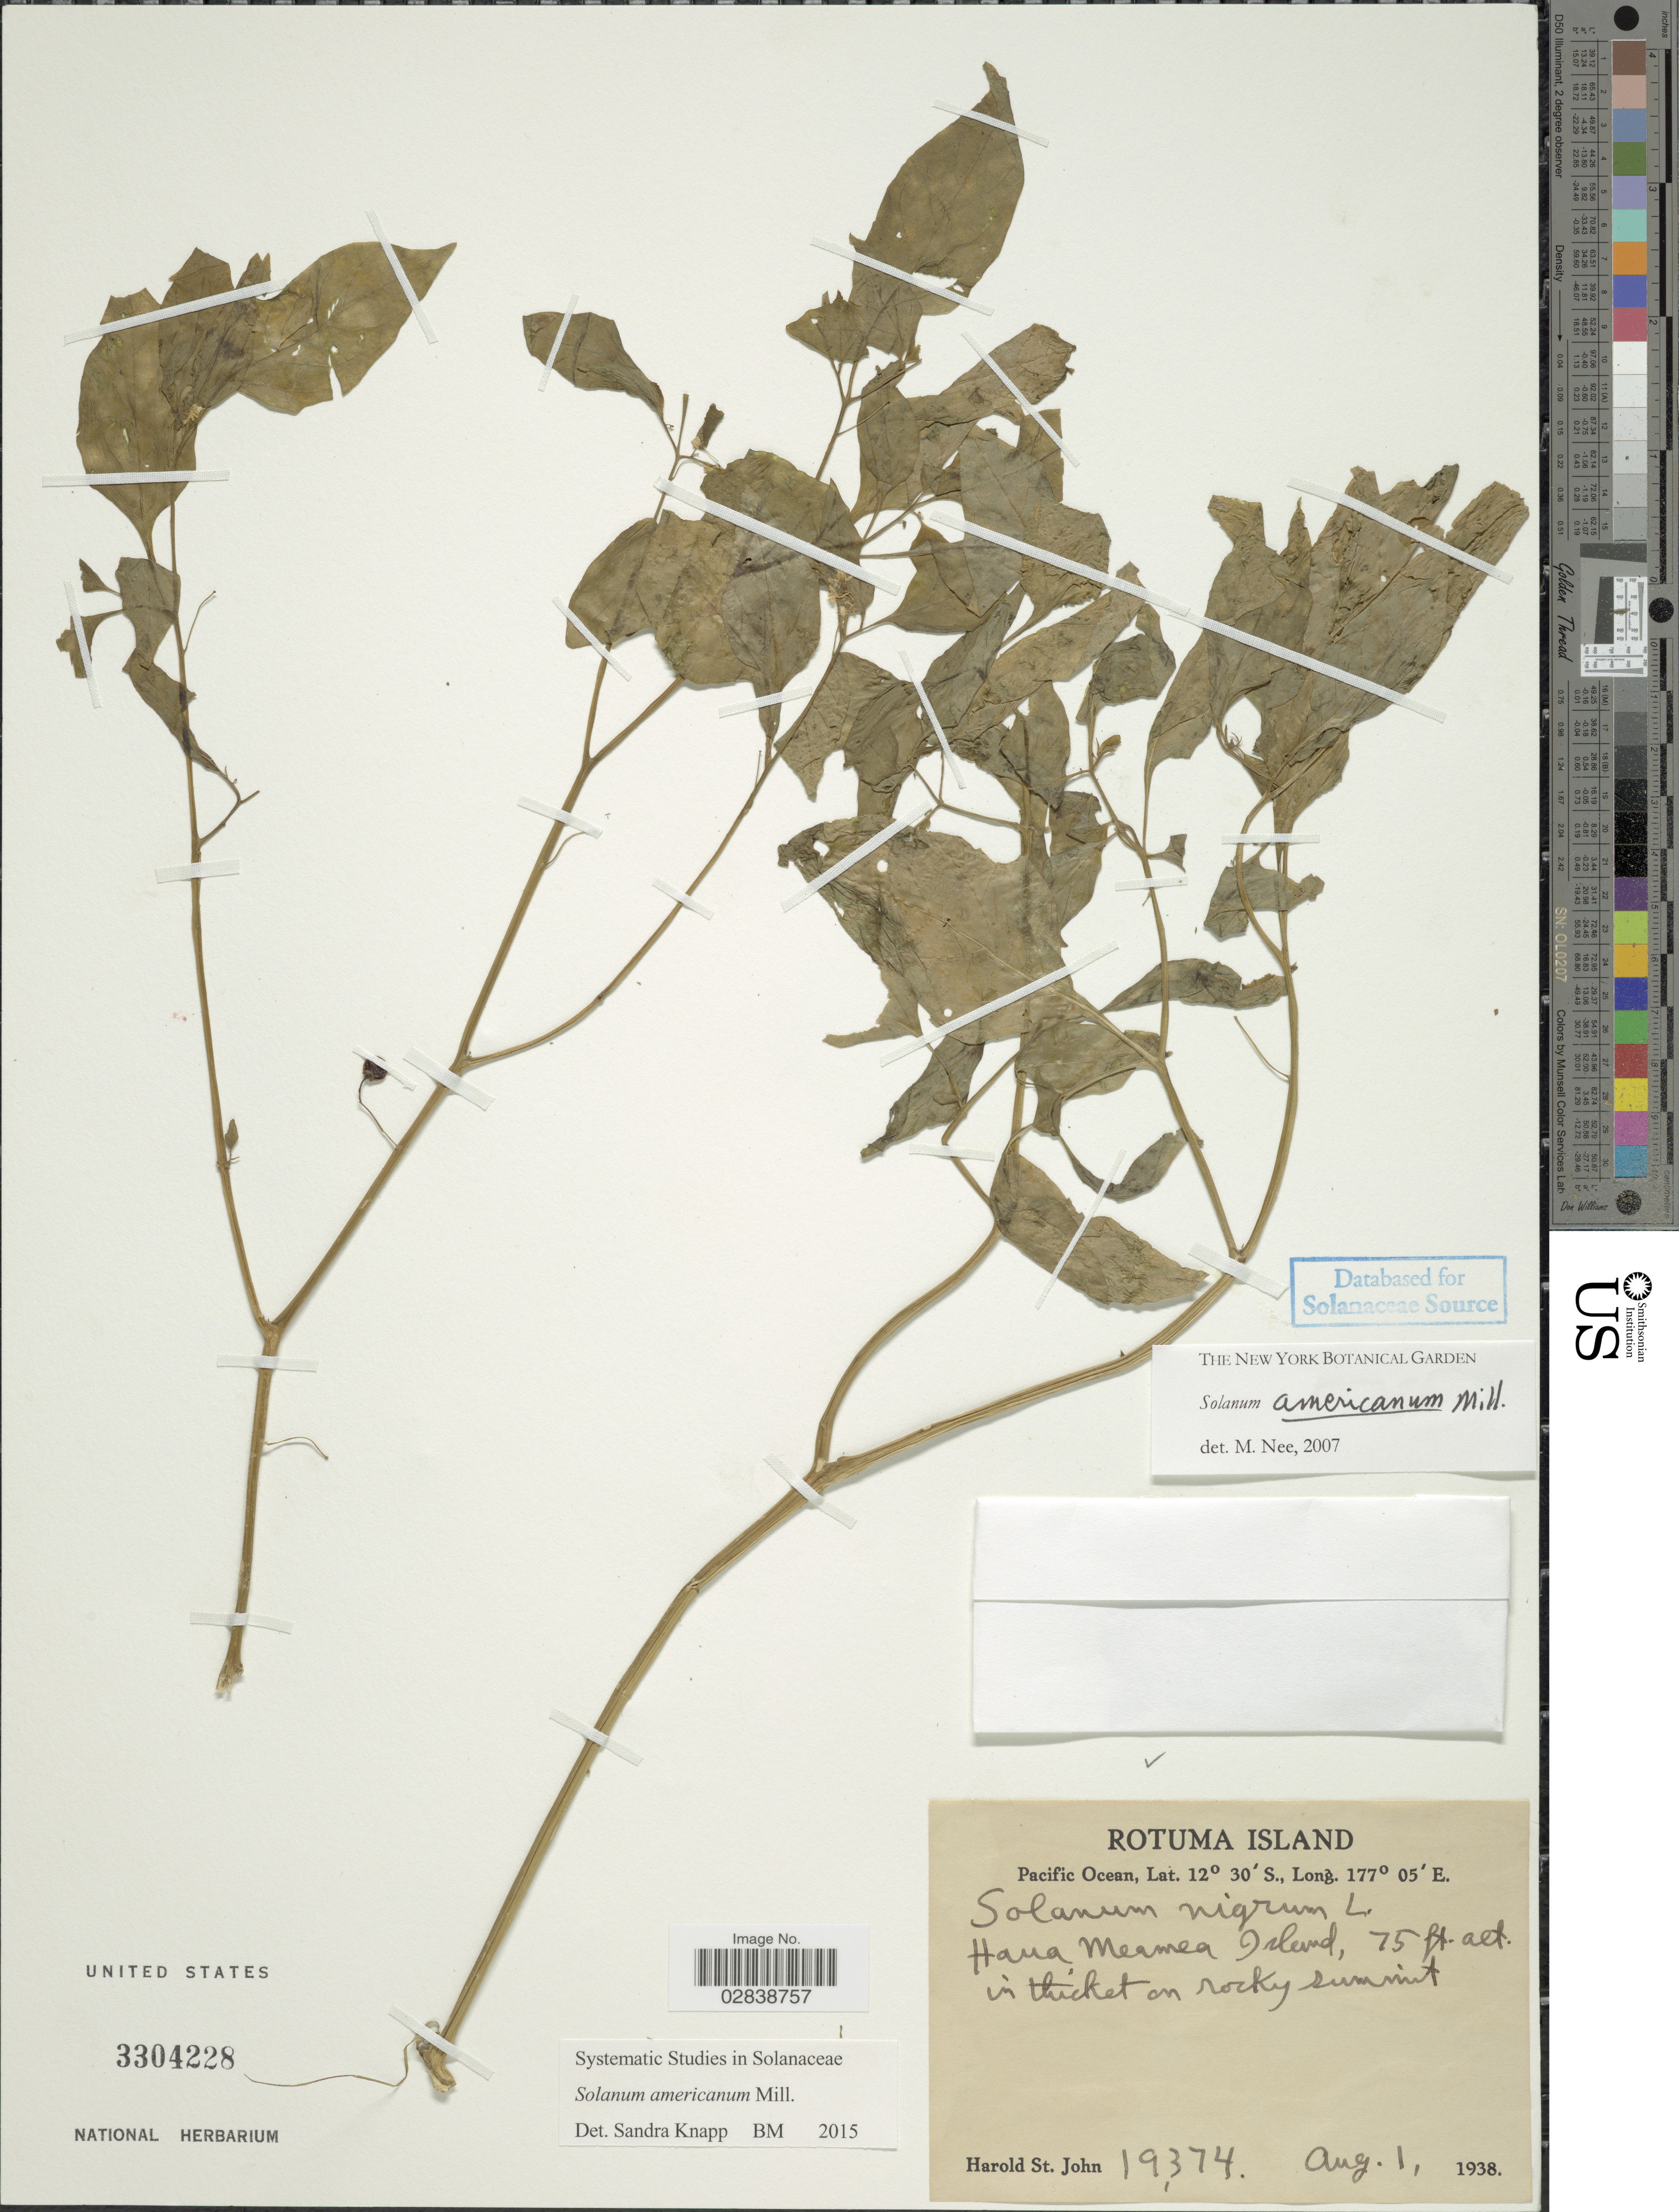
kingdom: Plantae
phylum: Tracheophyta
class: Magnoliopsida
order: Solanales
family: Solanaceae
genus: Solanum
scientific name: Solanum americanum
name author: Mill.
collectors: H. St. John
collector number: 19374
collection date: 1938-08-01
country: Fiji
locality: Rotuma Island, Pacific Ocean. Haua Meamea Island.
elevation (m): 23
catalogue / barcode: US 3304228